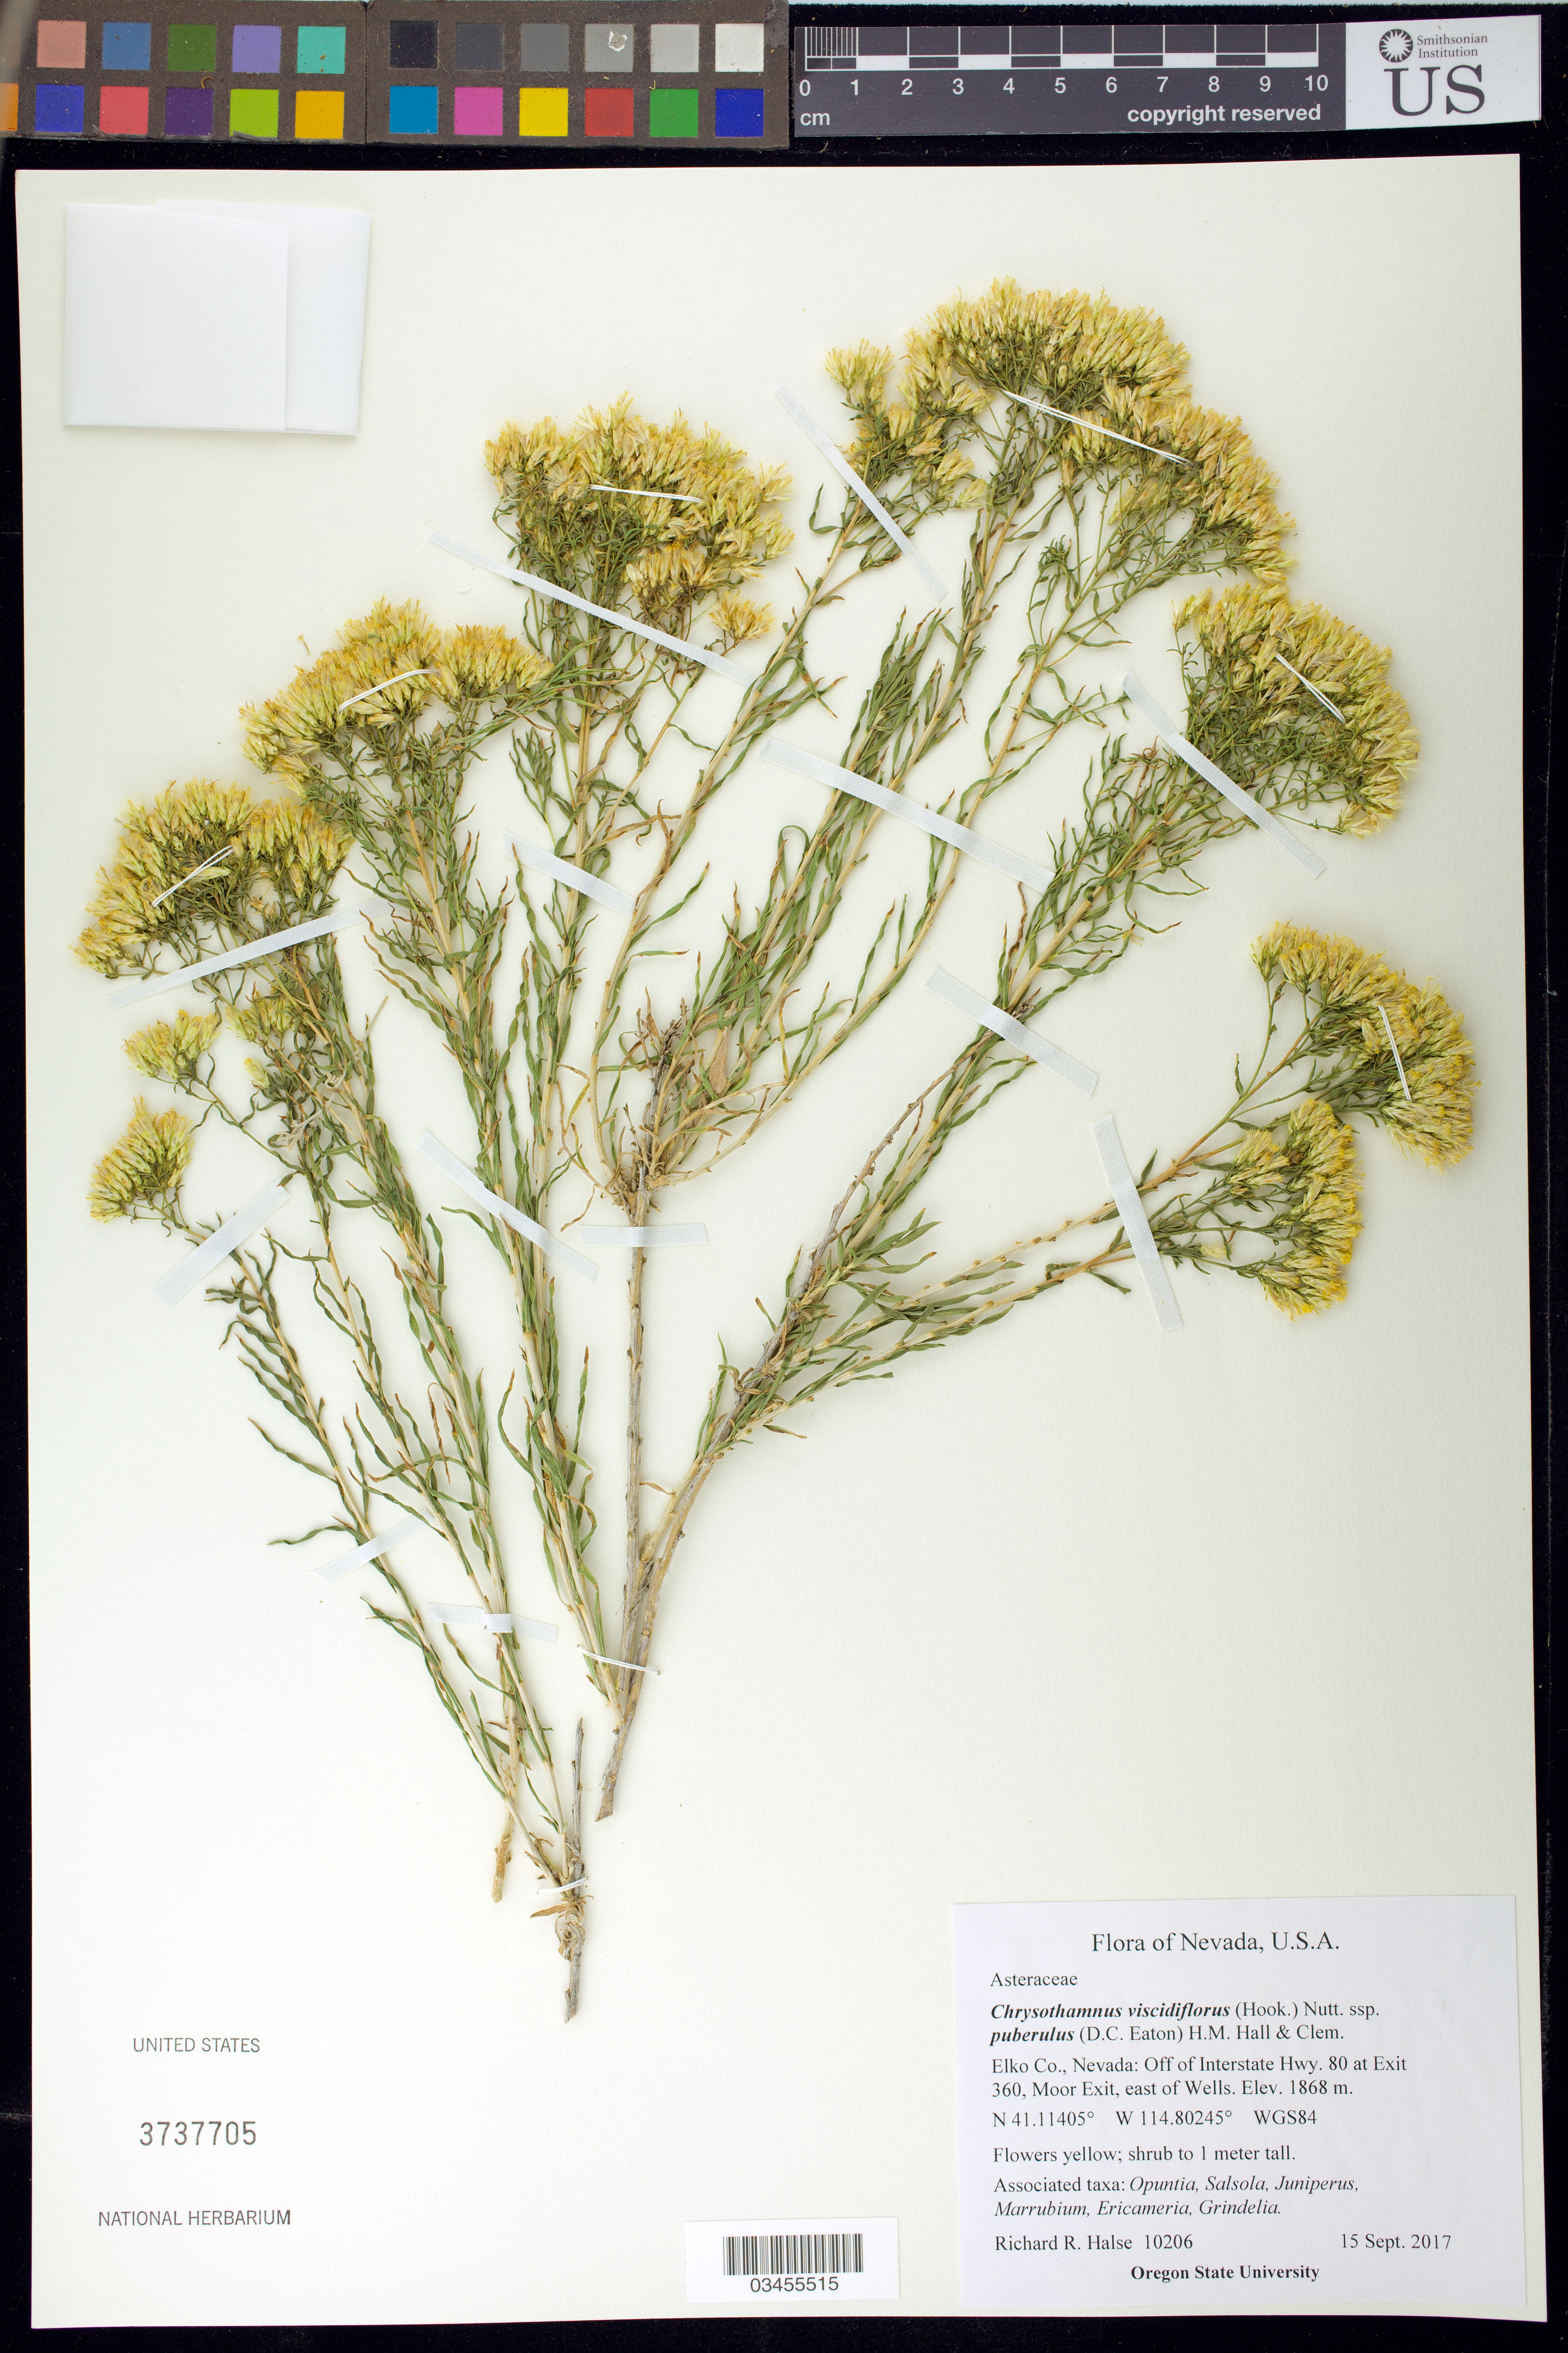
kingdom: Plantae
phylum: Tracheophyta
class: Magnoliopsida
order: Asterales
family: Asteraceae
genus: Chrysothamnus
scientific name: Chrysothamnus viscidiflorus subsp. puberulus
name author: (D.C. Eaton) H.M. Hall & Clem.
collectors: R. Halse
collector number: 10206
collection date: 2017-09-15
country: United States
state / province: Nevada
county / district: Elko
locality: Off of interstate Hwy. 80 at Exit 360, Moor Exit, east of Wells.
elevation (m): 1868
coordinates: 41.11405 N, 114.80245 W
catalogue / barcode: US 3737705